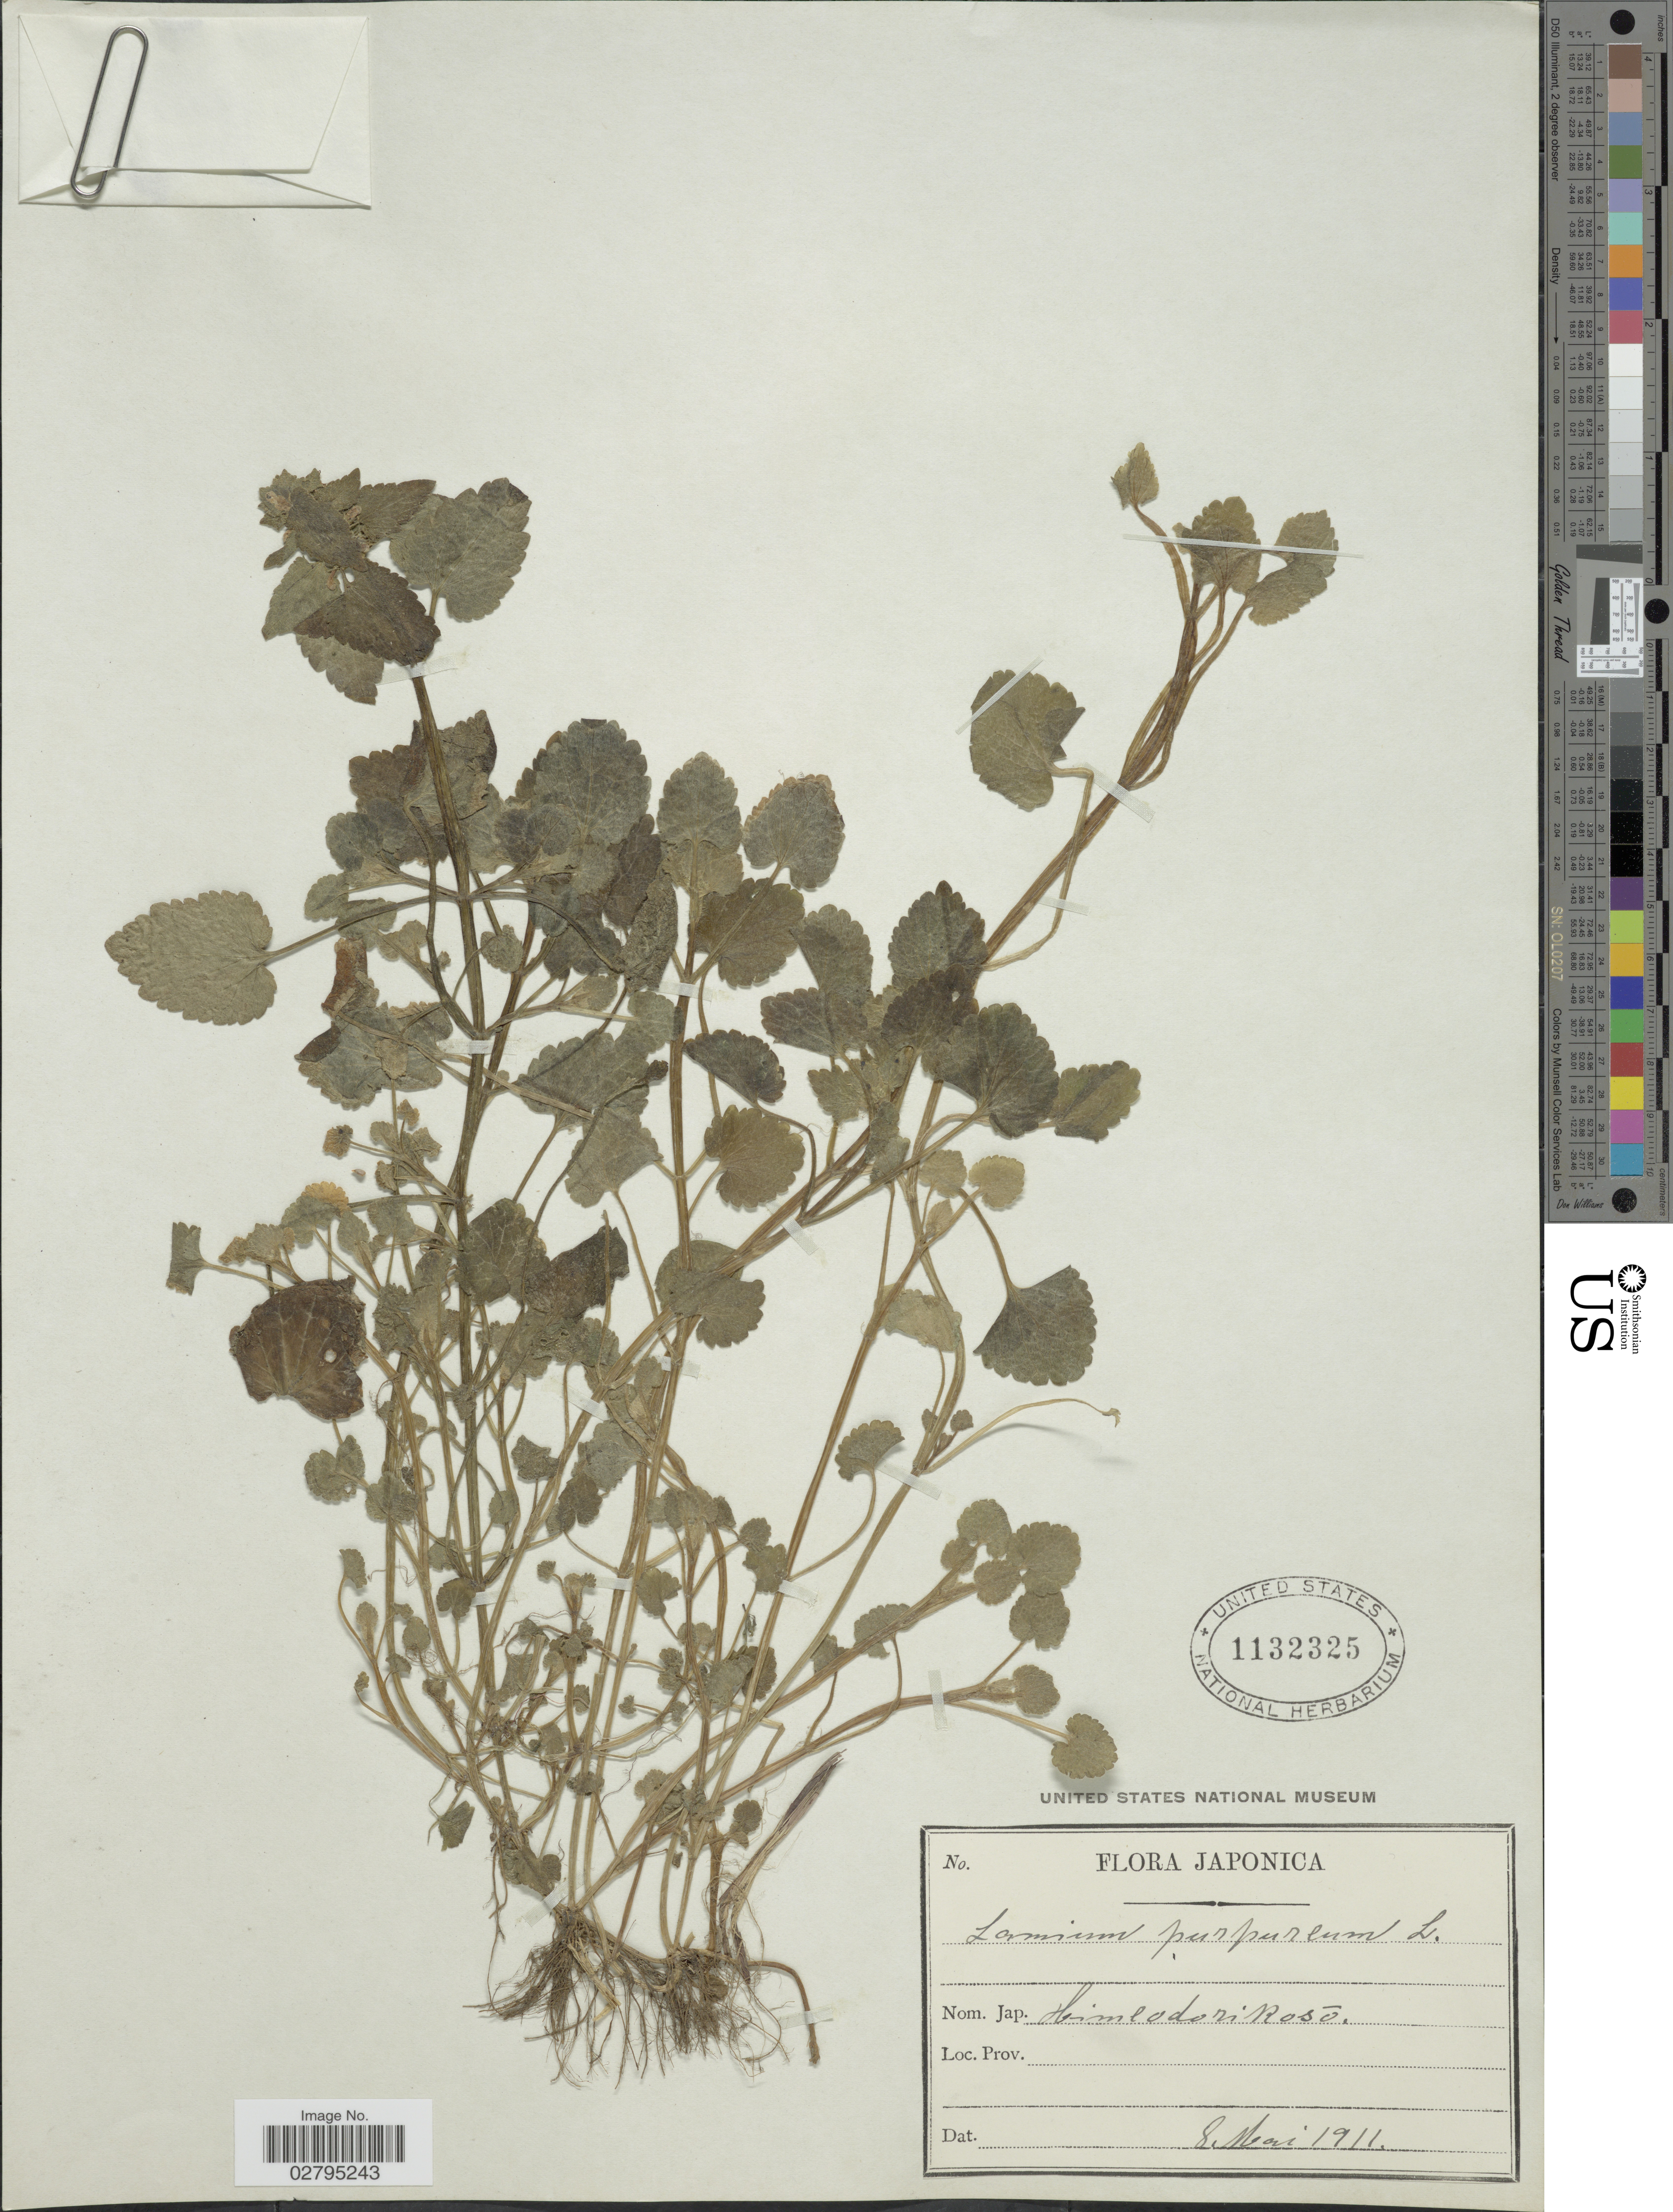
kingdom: Plantae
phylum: Tracheophyta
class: Magnoliopsida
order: Lamiales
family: Lamiaceae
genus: Lamium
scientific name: Lamium purpureum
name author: L.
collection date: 1911-05-08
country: Japan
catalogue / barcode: US 1132325